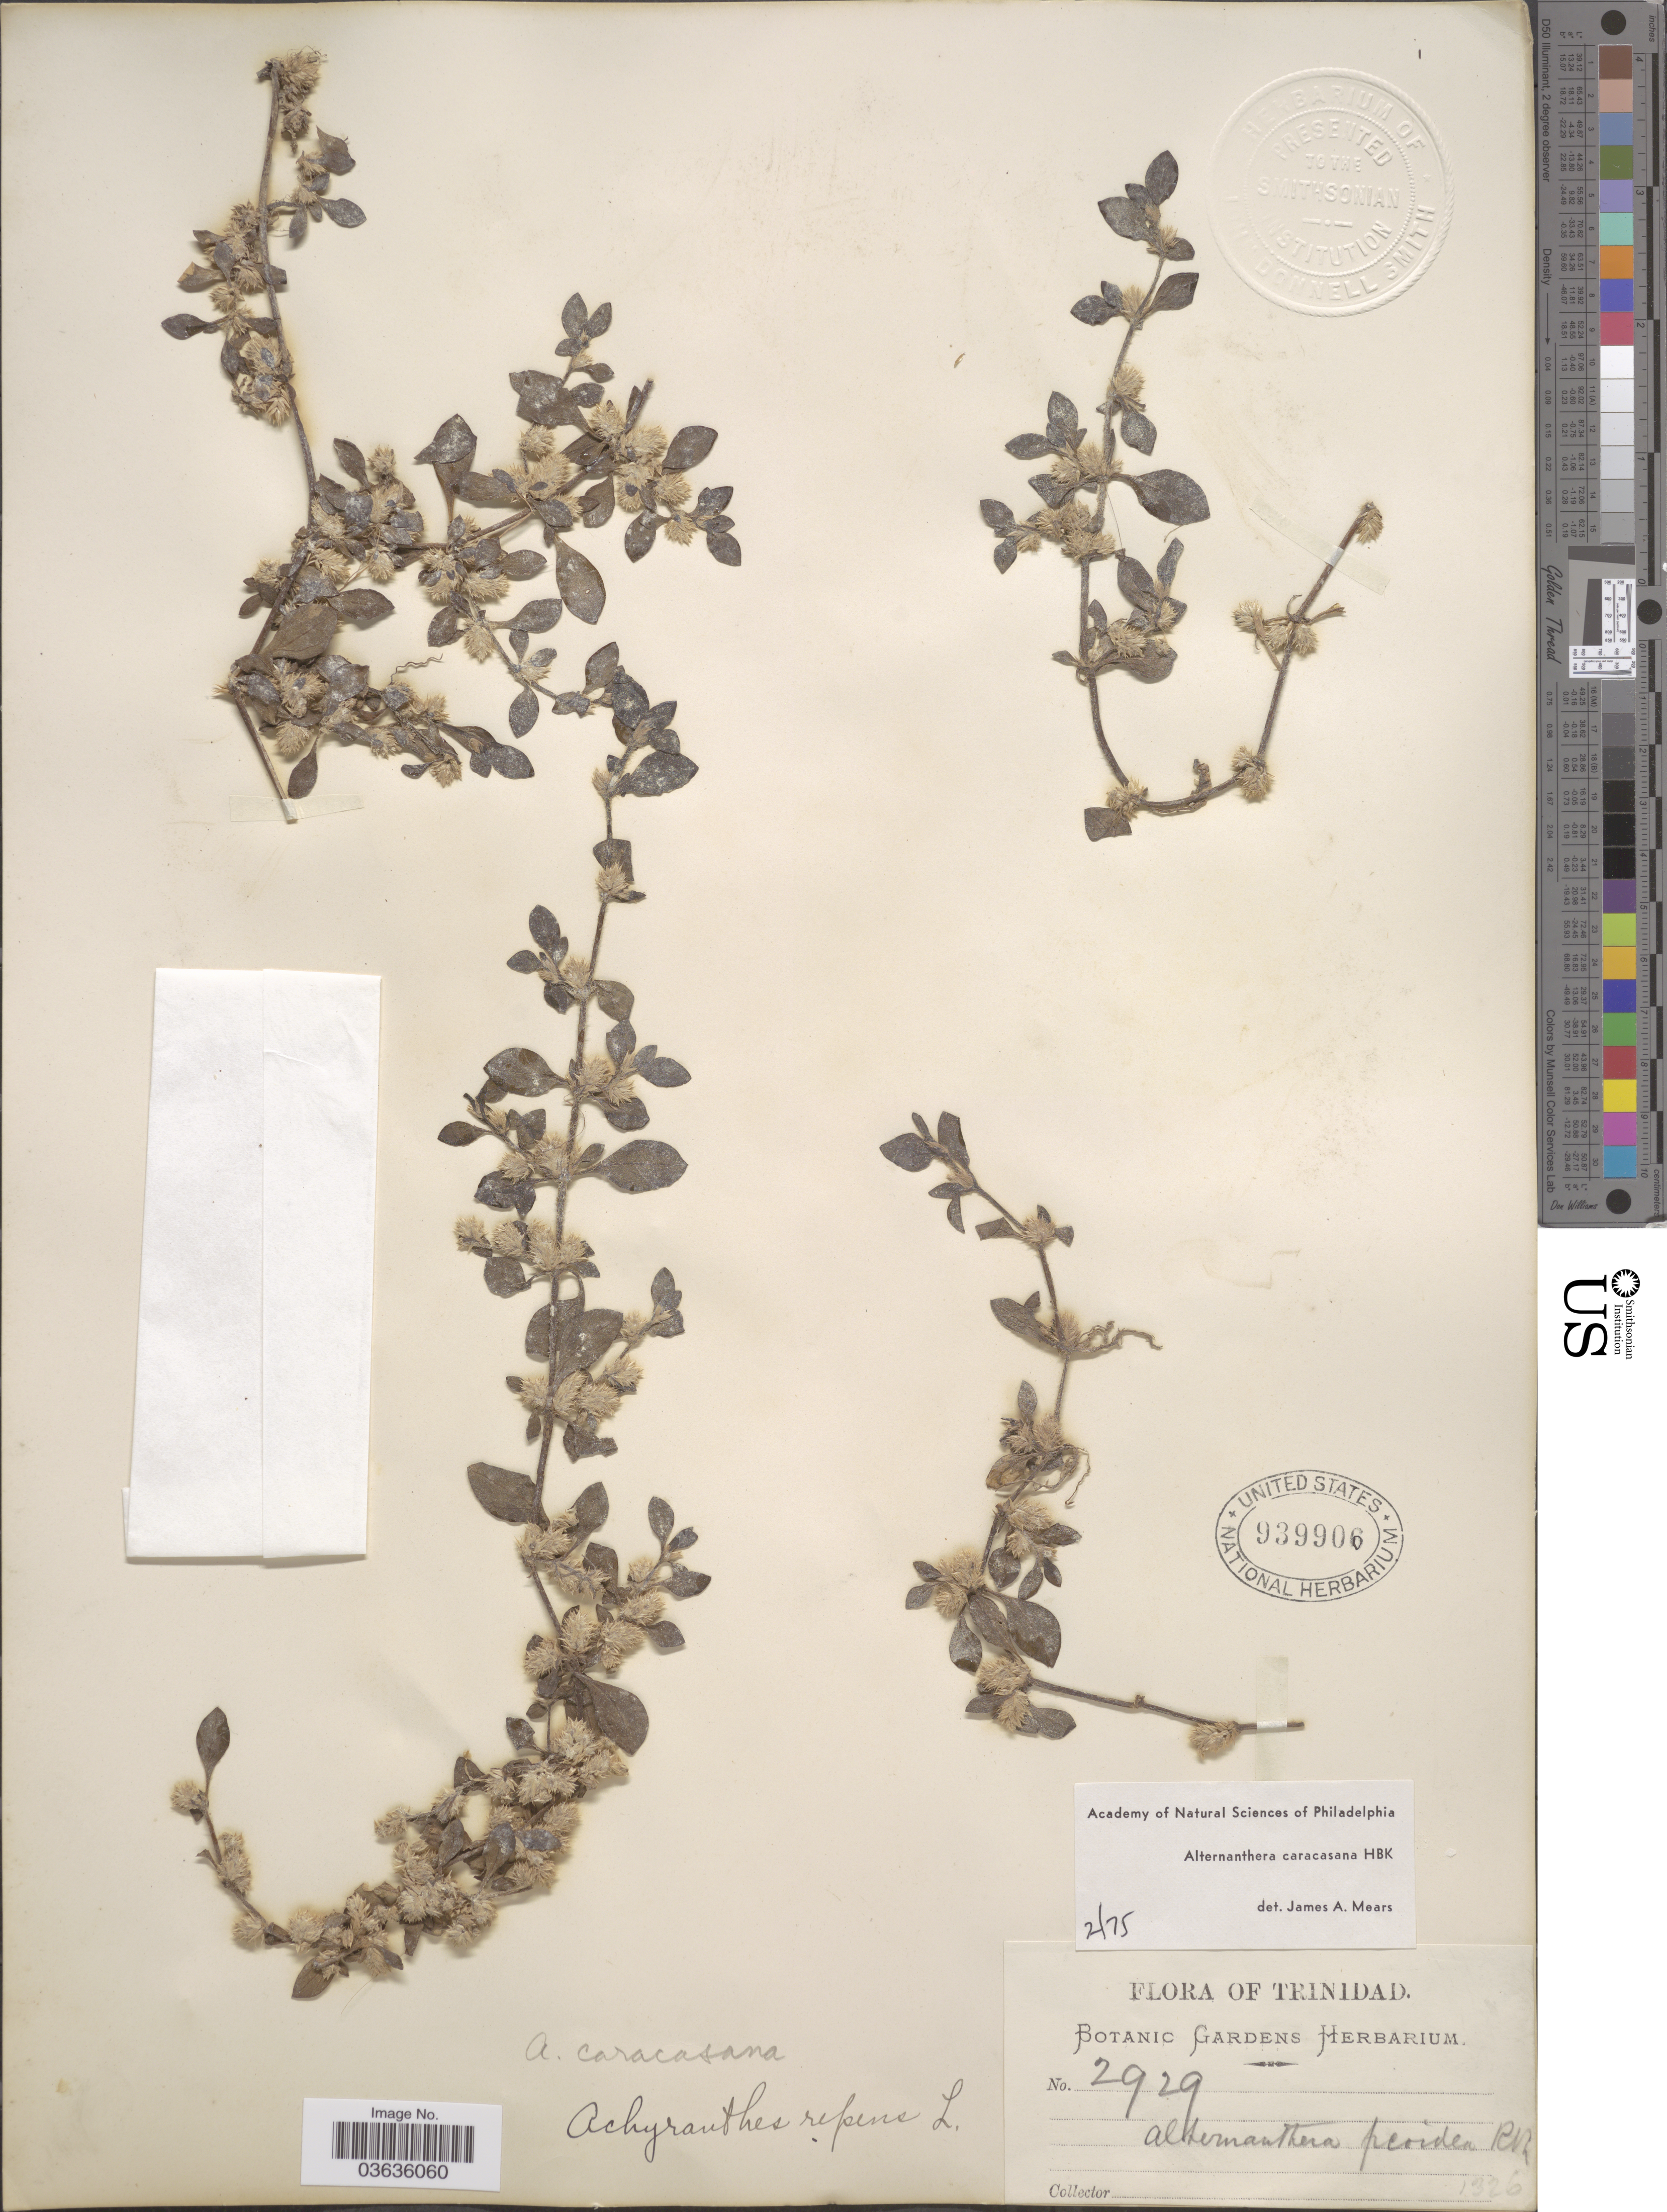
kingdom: Plantae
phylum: Tracheophyta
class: Magnoliopsida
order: Caryophyllales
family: Amaranthaceae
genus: Alternanthera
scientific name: Alternanthera caracasana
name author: Kunth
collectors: ex herb. Botanic Gardens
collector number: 2929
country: Trinidad and Tobago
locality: Trinidad.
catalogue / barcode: US 939906